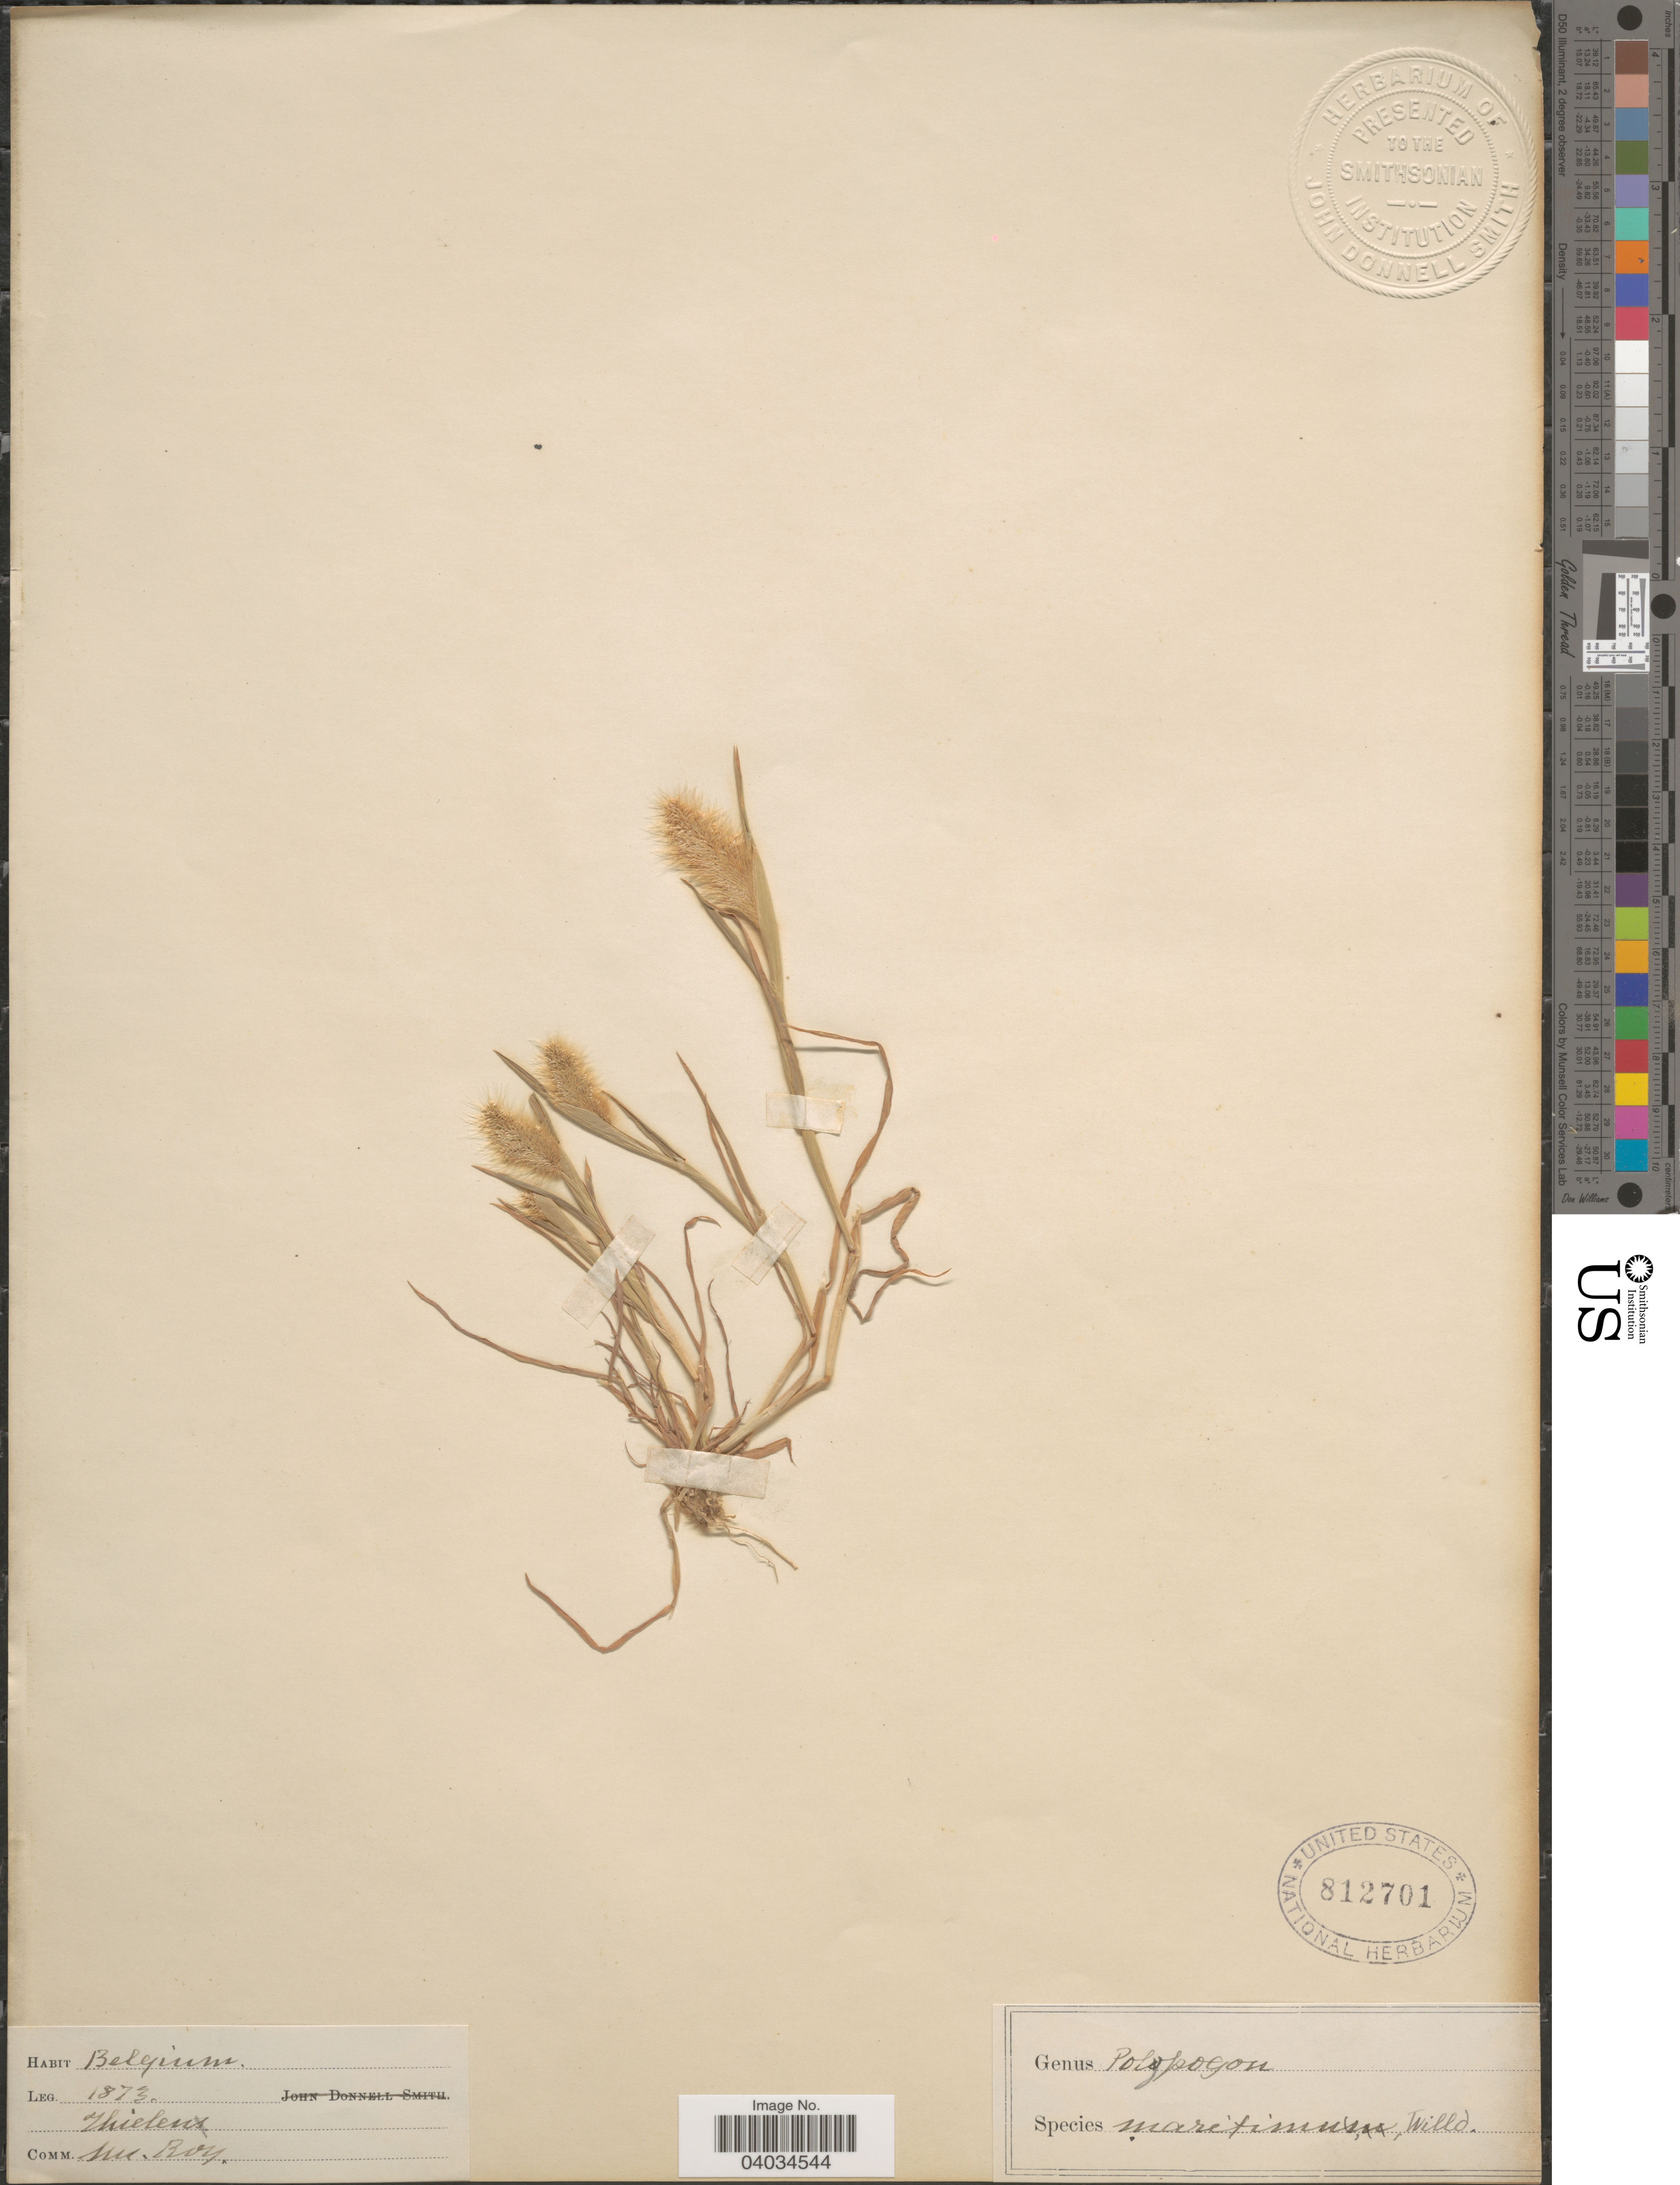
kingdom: Plantae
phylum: Tracheophyta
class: Liliopsida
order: Poales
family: Poaceae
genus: Polypogon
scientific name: Polypogon maritimus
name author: Willd.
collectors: Thielens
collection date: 1873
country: Belgium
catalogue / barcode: US 812701